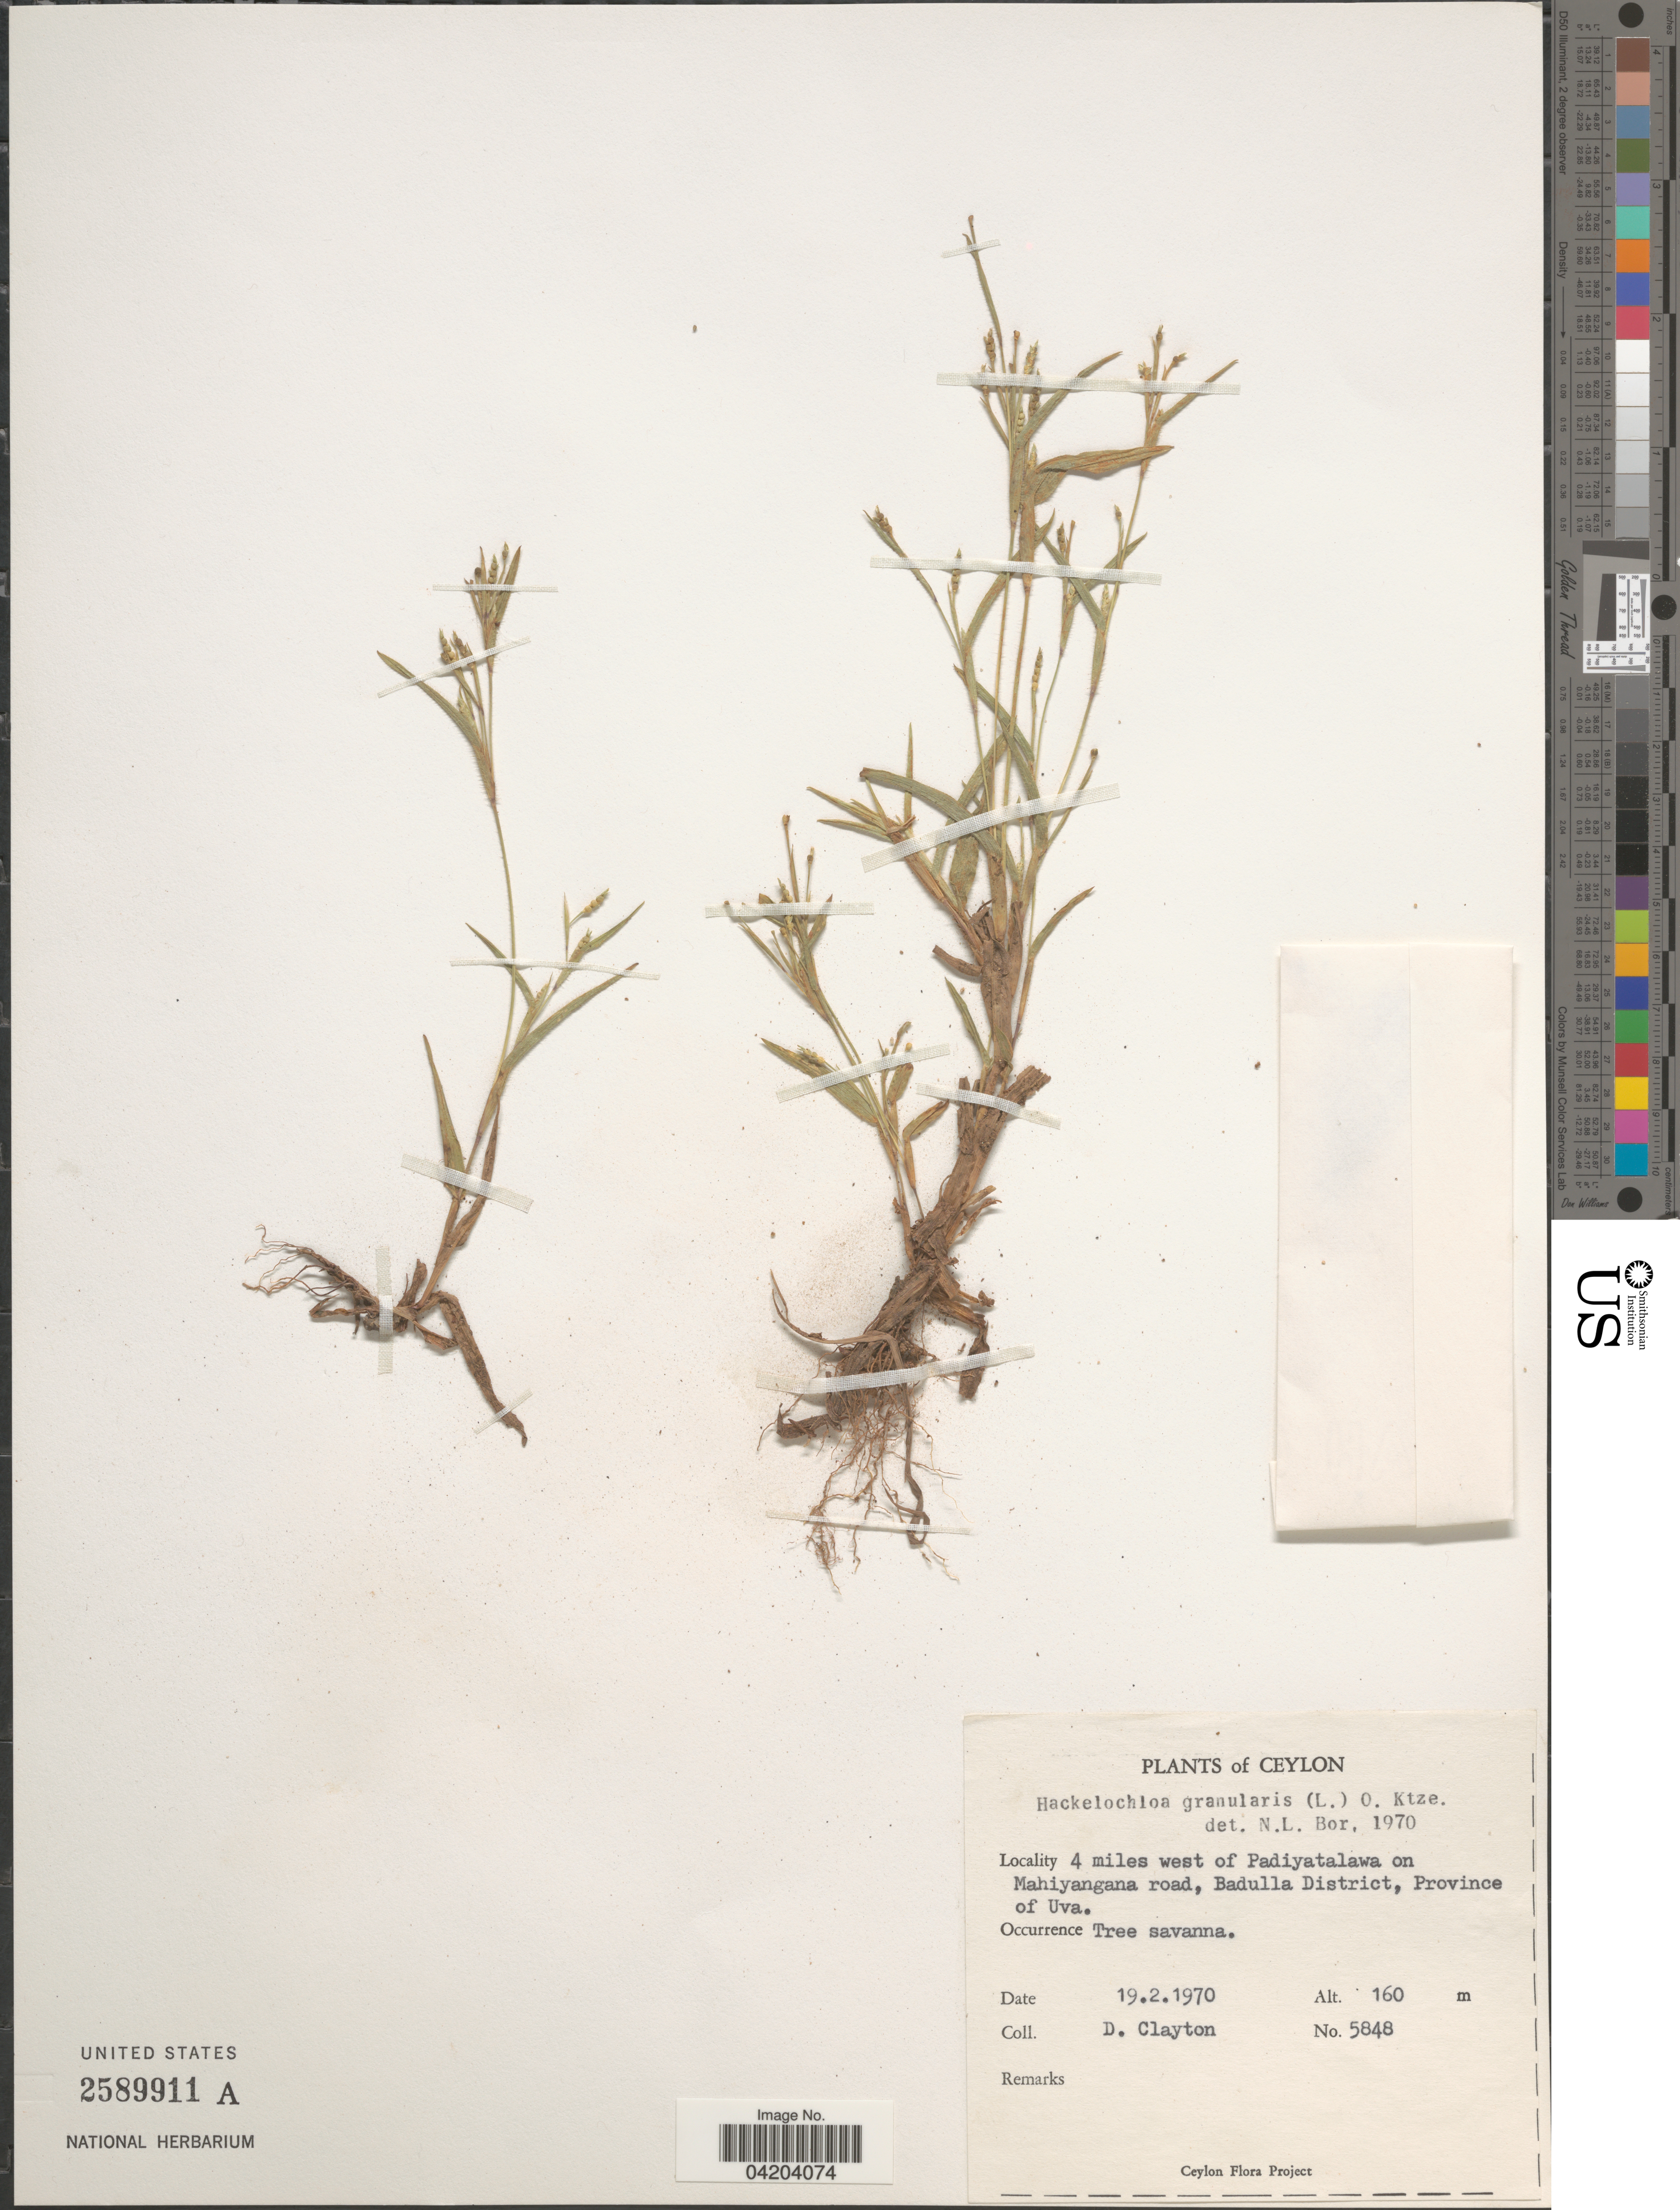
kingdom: Plantae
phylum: Tracheophyta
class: Liliopsida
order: Poales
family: Poaceae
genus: Mnesithea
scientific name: Mnesithea granularis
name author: (L.) de Koning & Sosef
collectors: D. Clayton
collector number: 5848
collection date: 1970-02-19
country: Sri Lanka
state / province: Uva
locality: Ceylon. 4 miles west of Padiyatalawa on Mahiyangana road, Badulla District.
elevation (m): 160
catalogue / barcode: US 2589911A